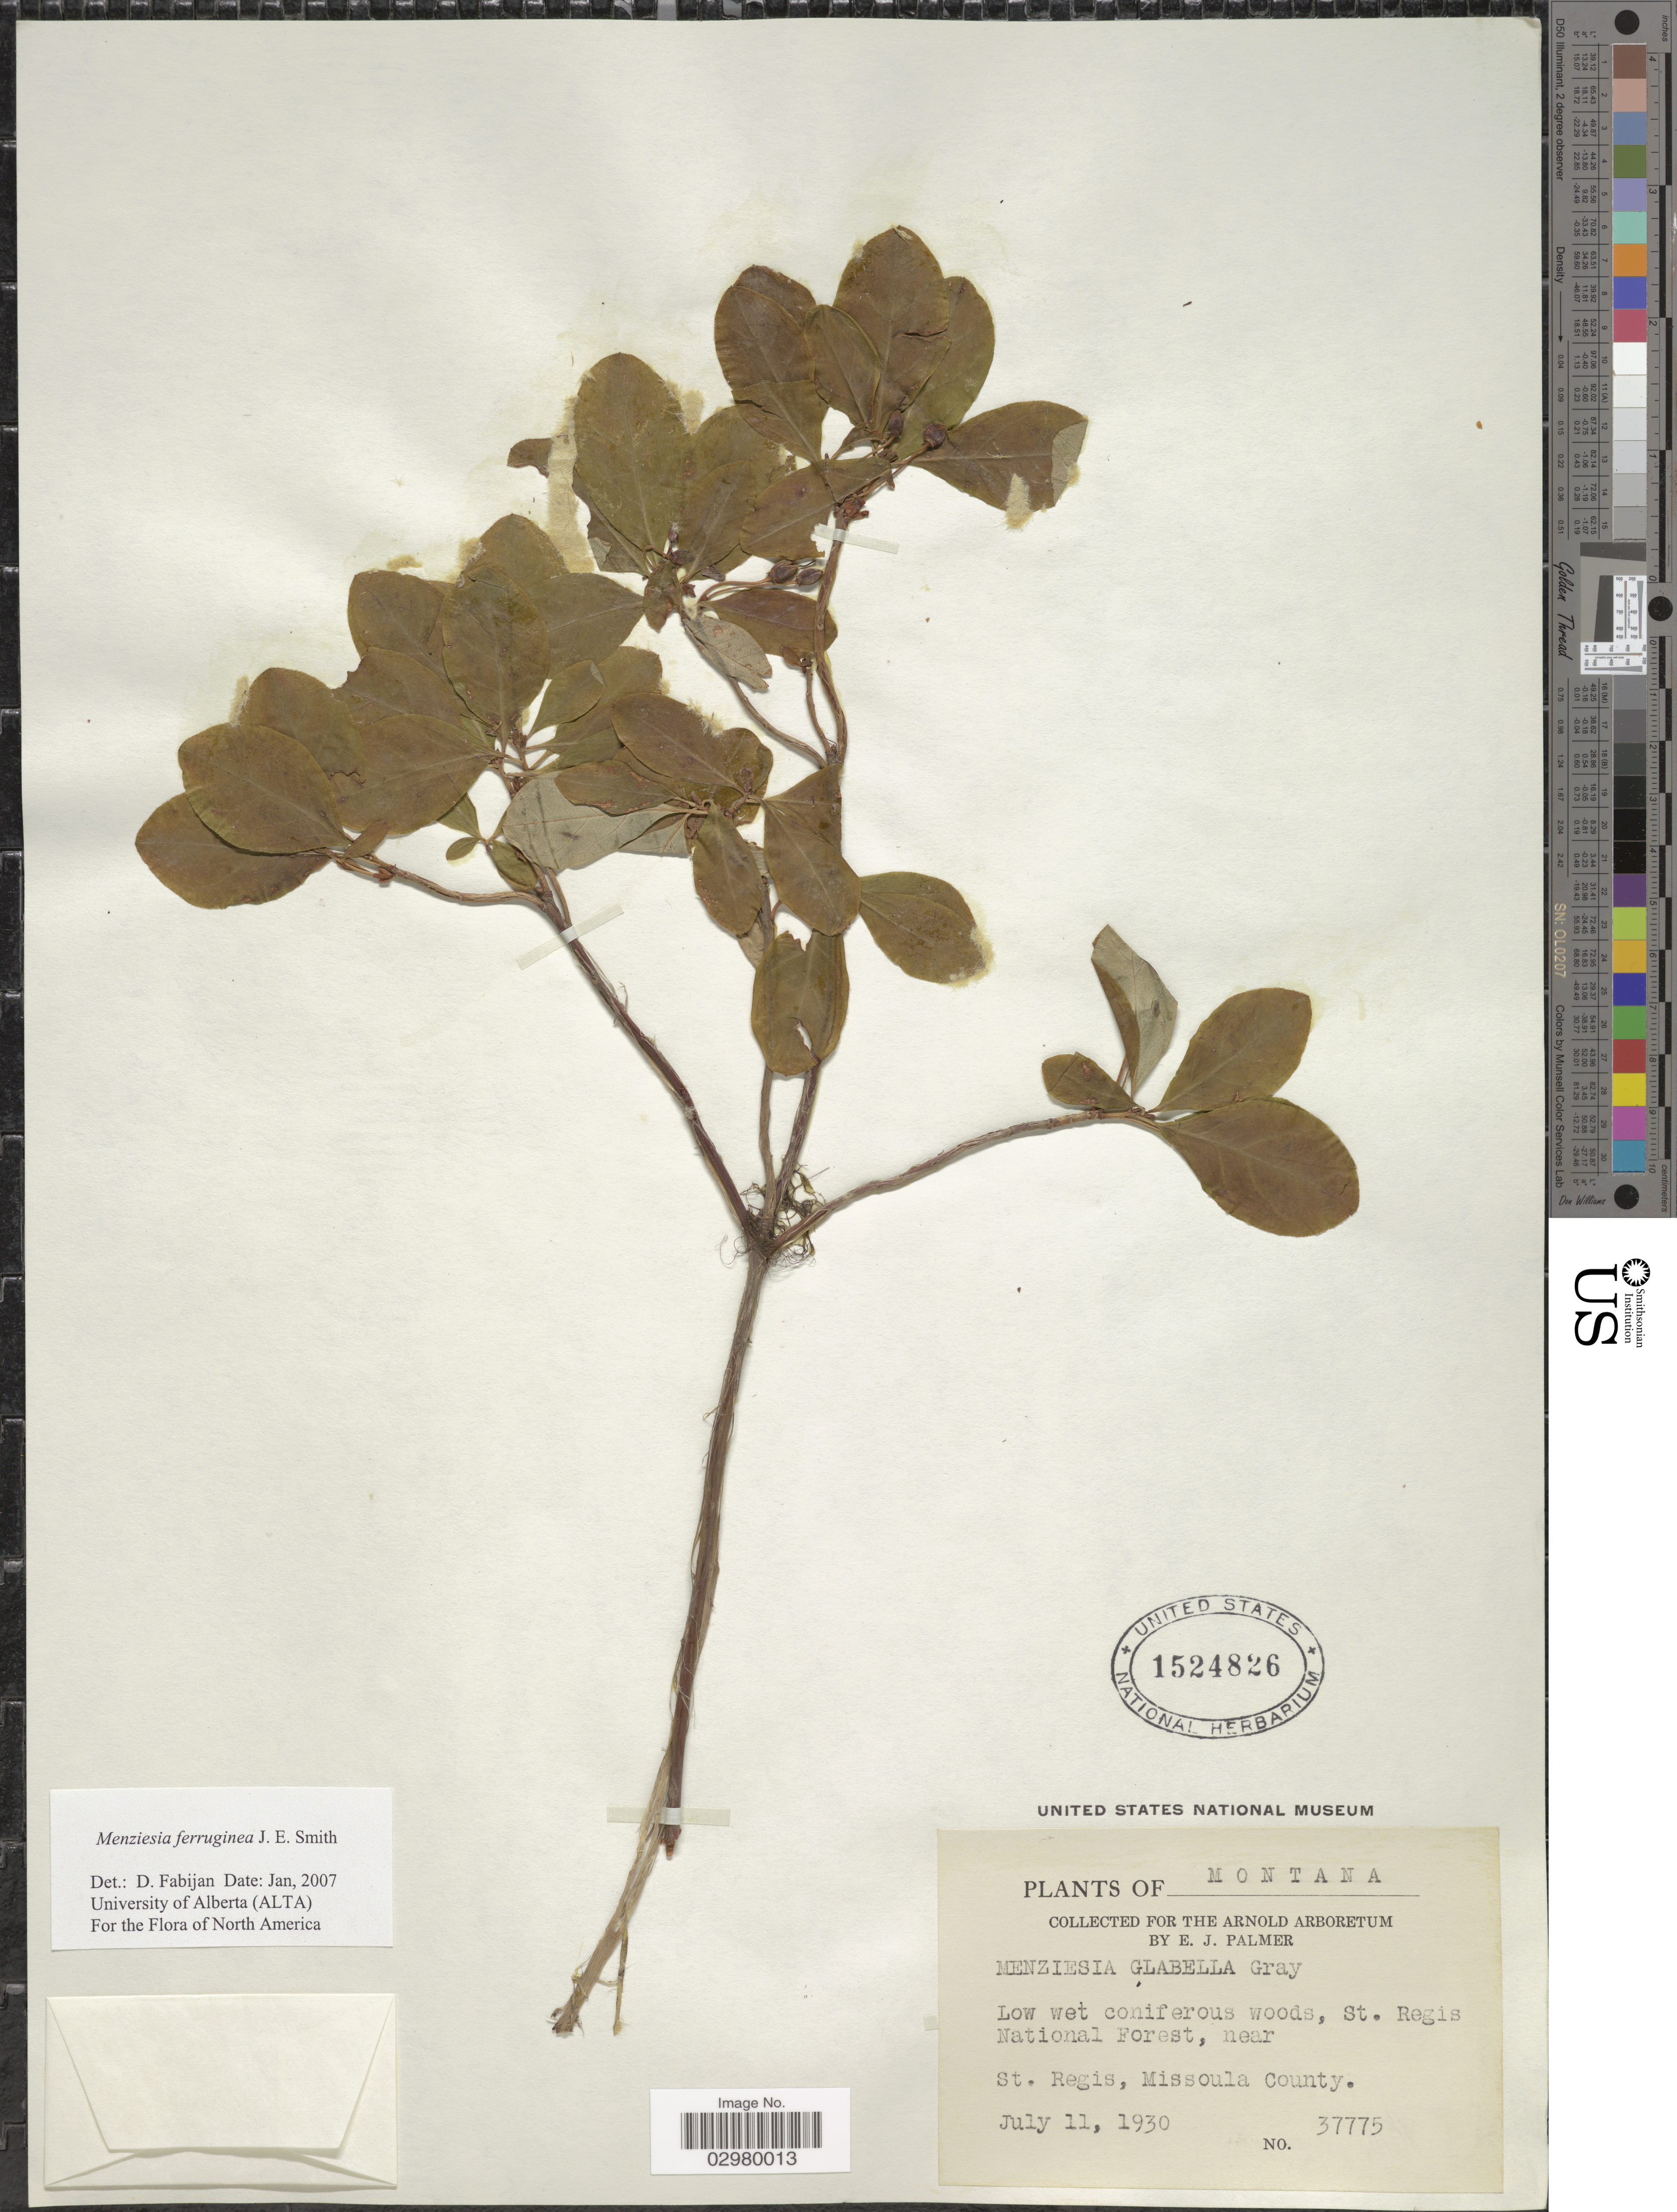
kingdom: Plantae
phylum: Tracheophyta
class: Magnoliopsida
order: Ericales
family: Ericaceae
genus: Menziesia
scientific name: Menziesia ferruginea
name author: Sm.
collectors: E. J. Palmer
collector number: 37775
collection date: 1930-07-11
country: United States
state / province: Montana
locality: St. Regis National Forest, near St. Regis, Missoula County.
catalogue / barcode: US 1524826